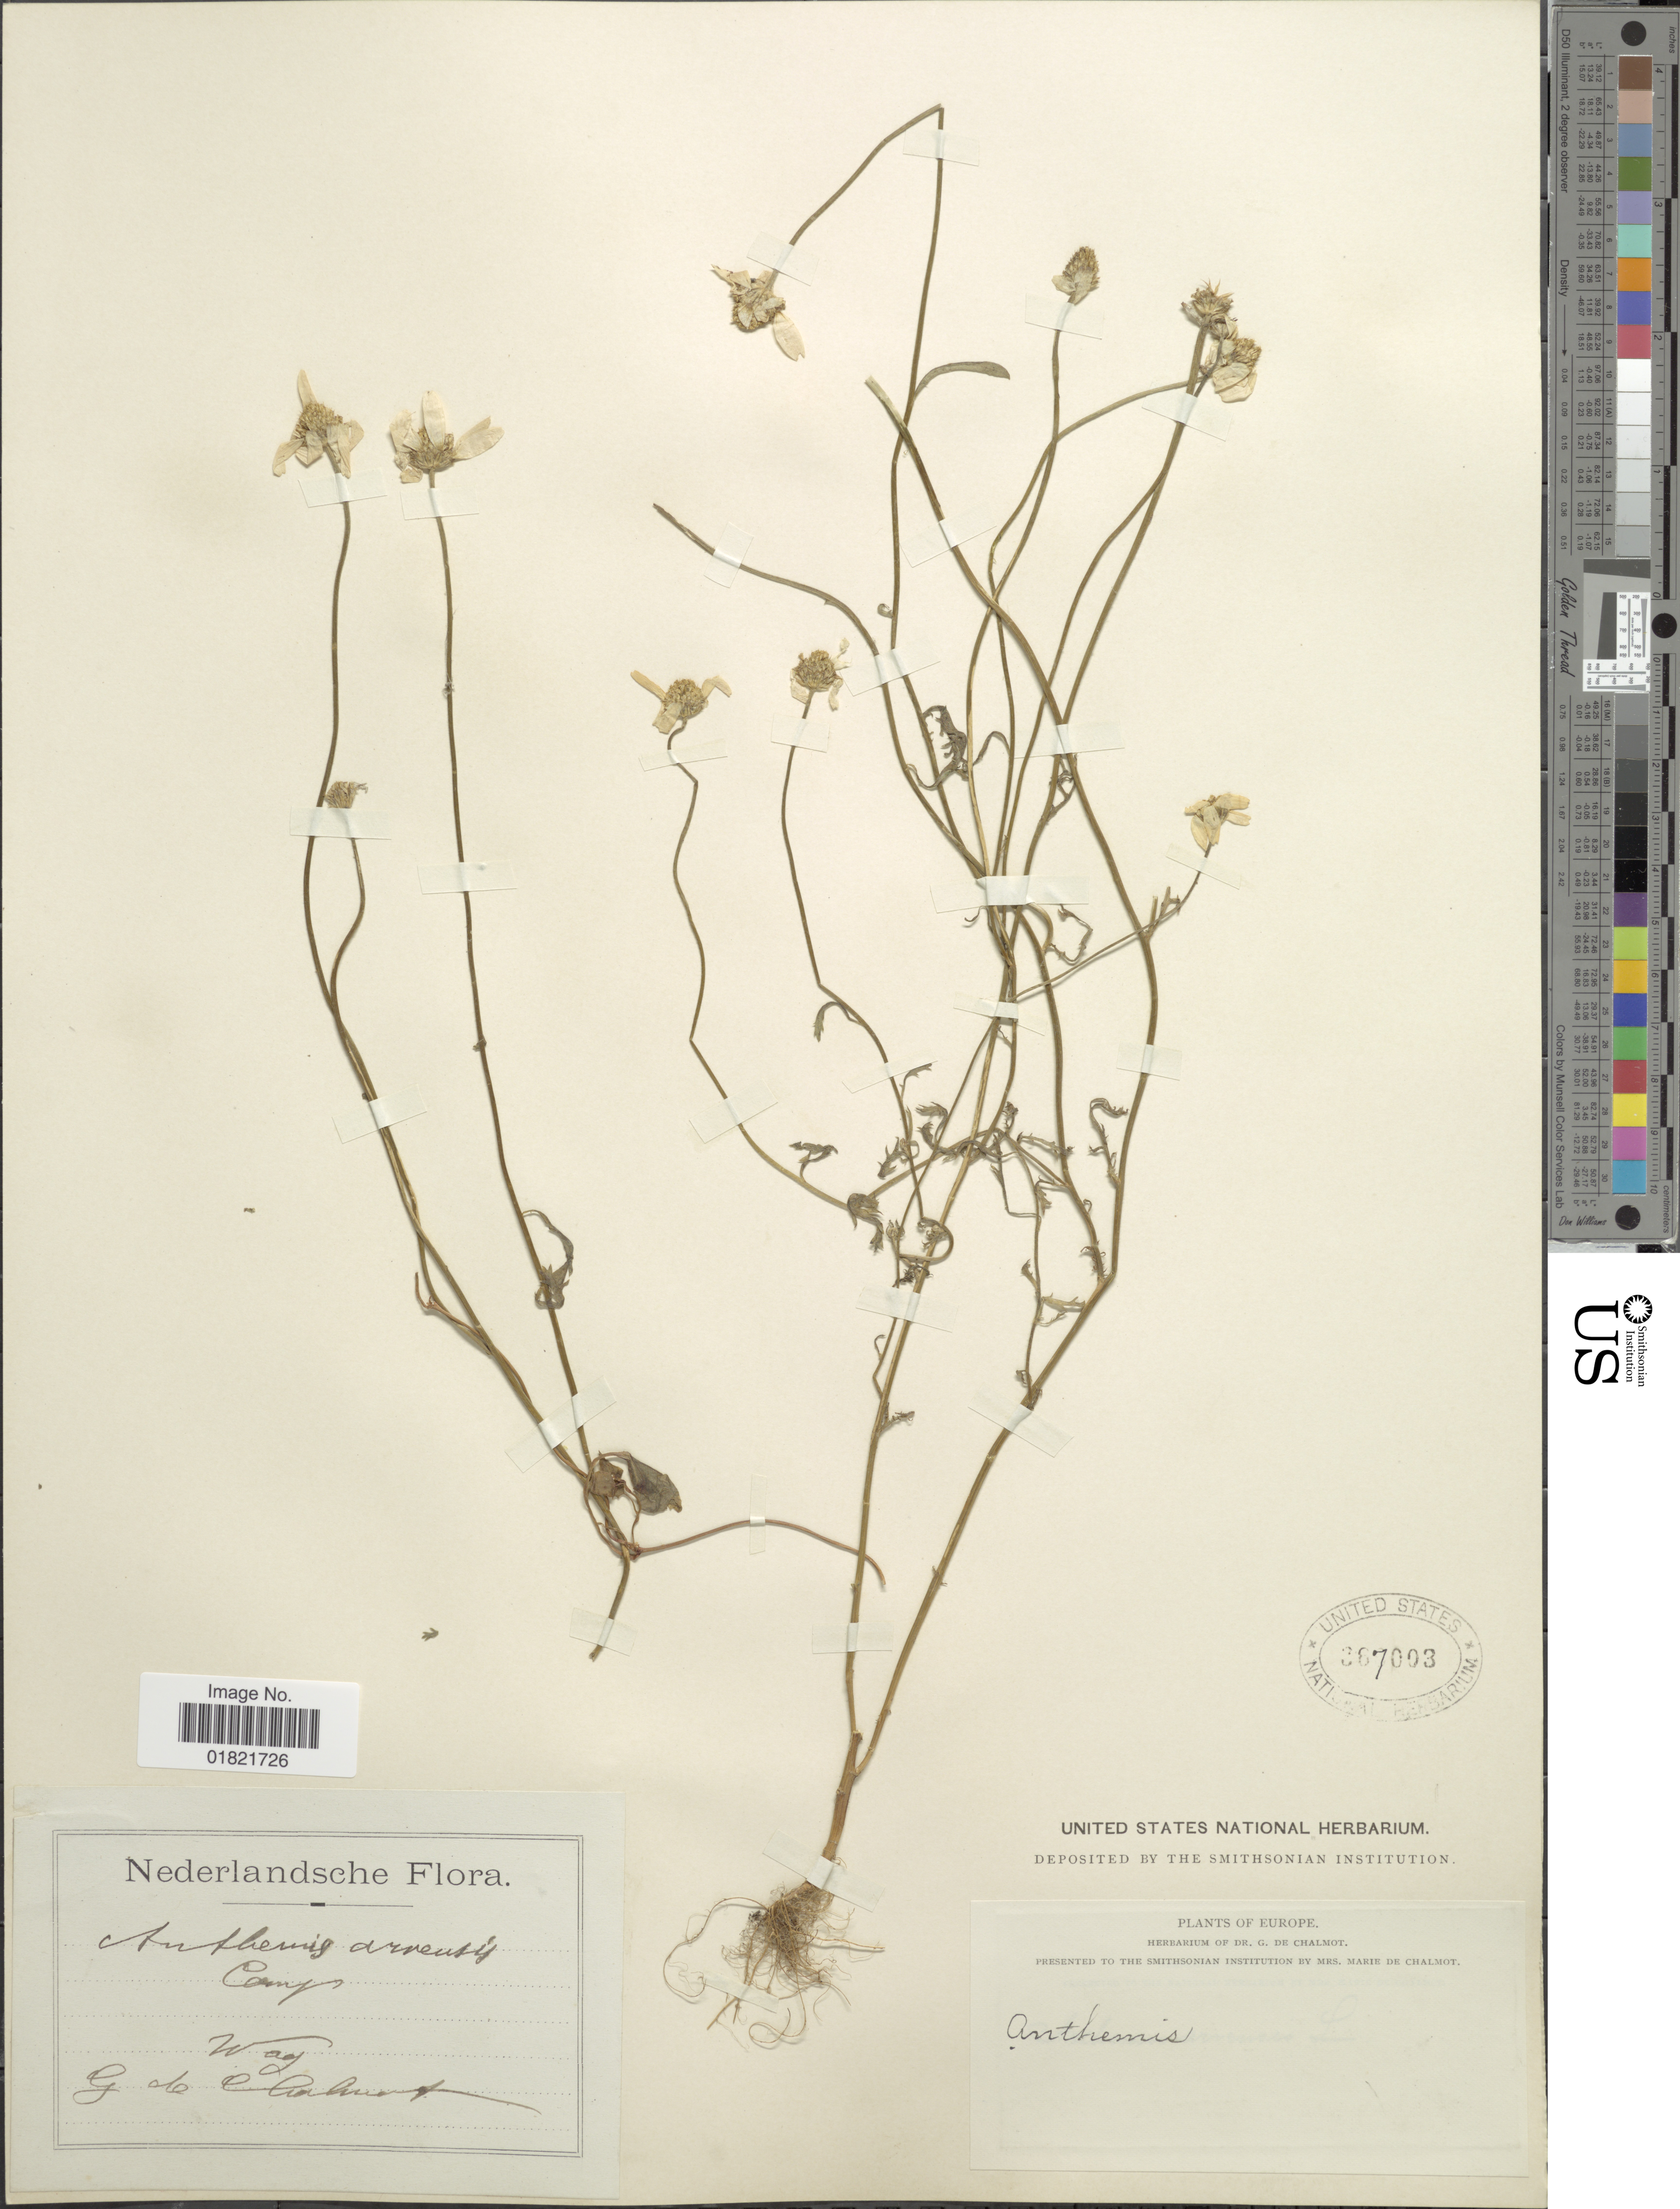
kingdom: Plantae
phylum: Tracheophyta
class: Magnoliopsida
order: Asterales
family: Asteraceae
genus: Anthemis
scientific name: Anthemis arvensis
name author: L.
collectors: G. de Chalmot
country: Netherlands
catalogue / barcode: US 367003